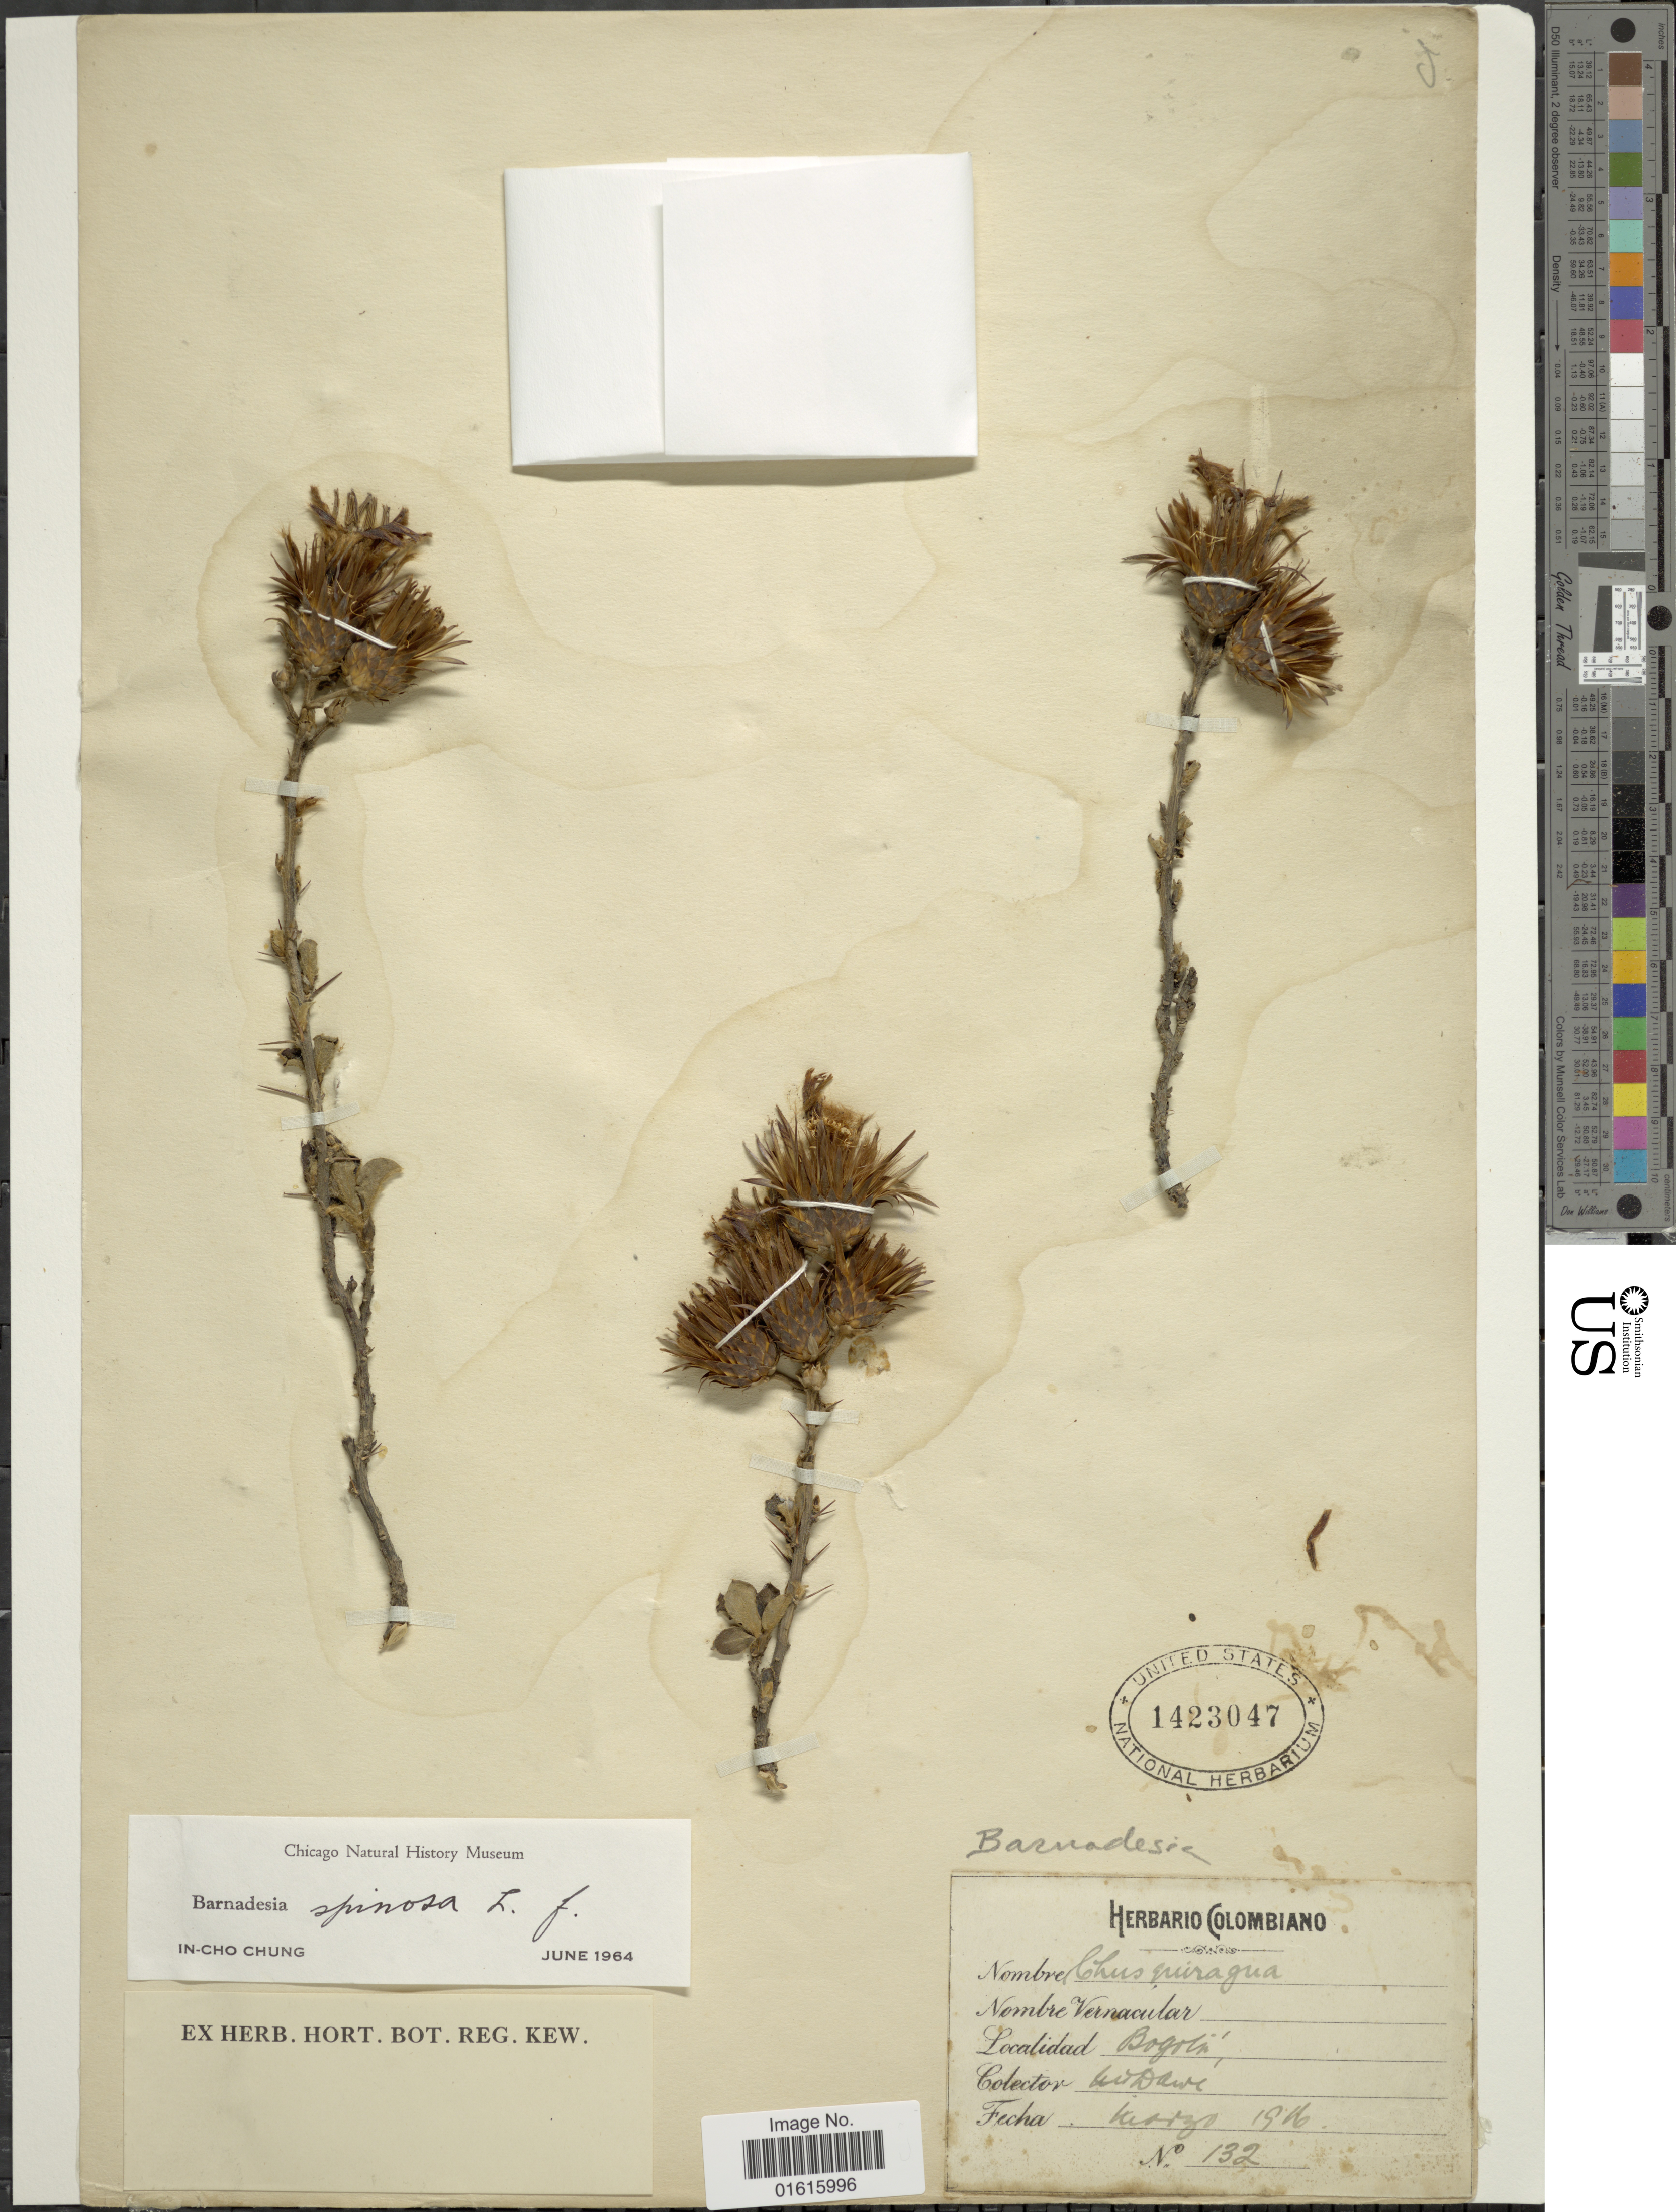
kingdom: Plantae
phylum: Tracheophyta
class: Magnoliopsida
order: Asterales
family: Asteraceae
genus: Barnadesia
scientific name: Barnadesia spinosa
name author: L. f.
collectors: M. T. Dawe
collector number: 132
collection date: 1916-03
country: Colombia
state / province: Bogota D.C.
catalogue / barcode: US 1423047